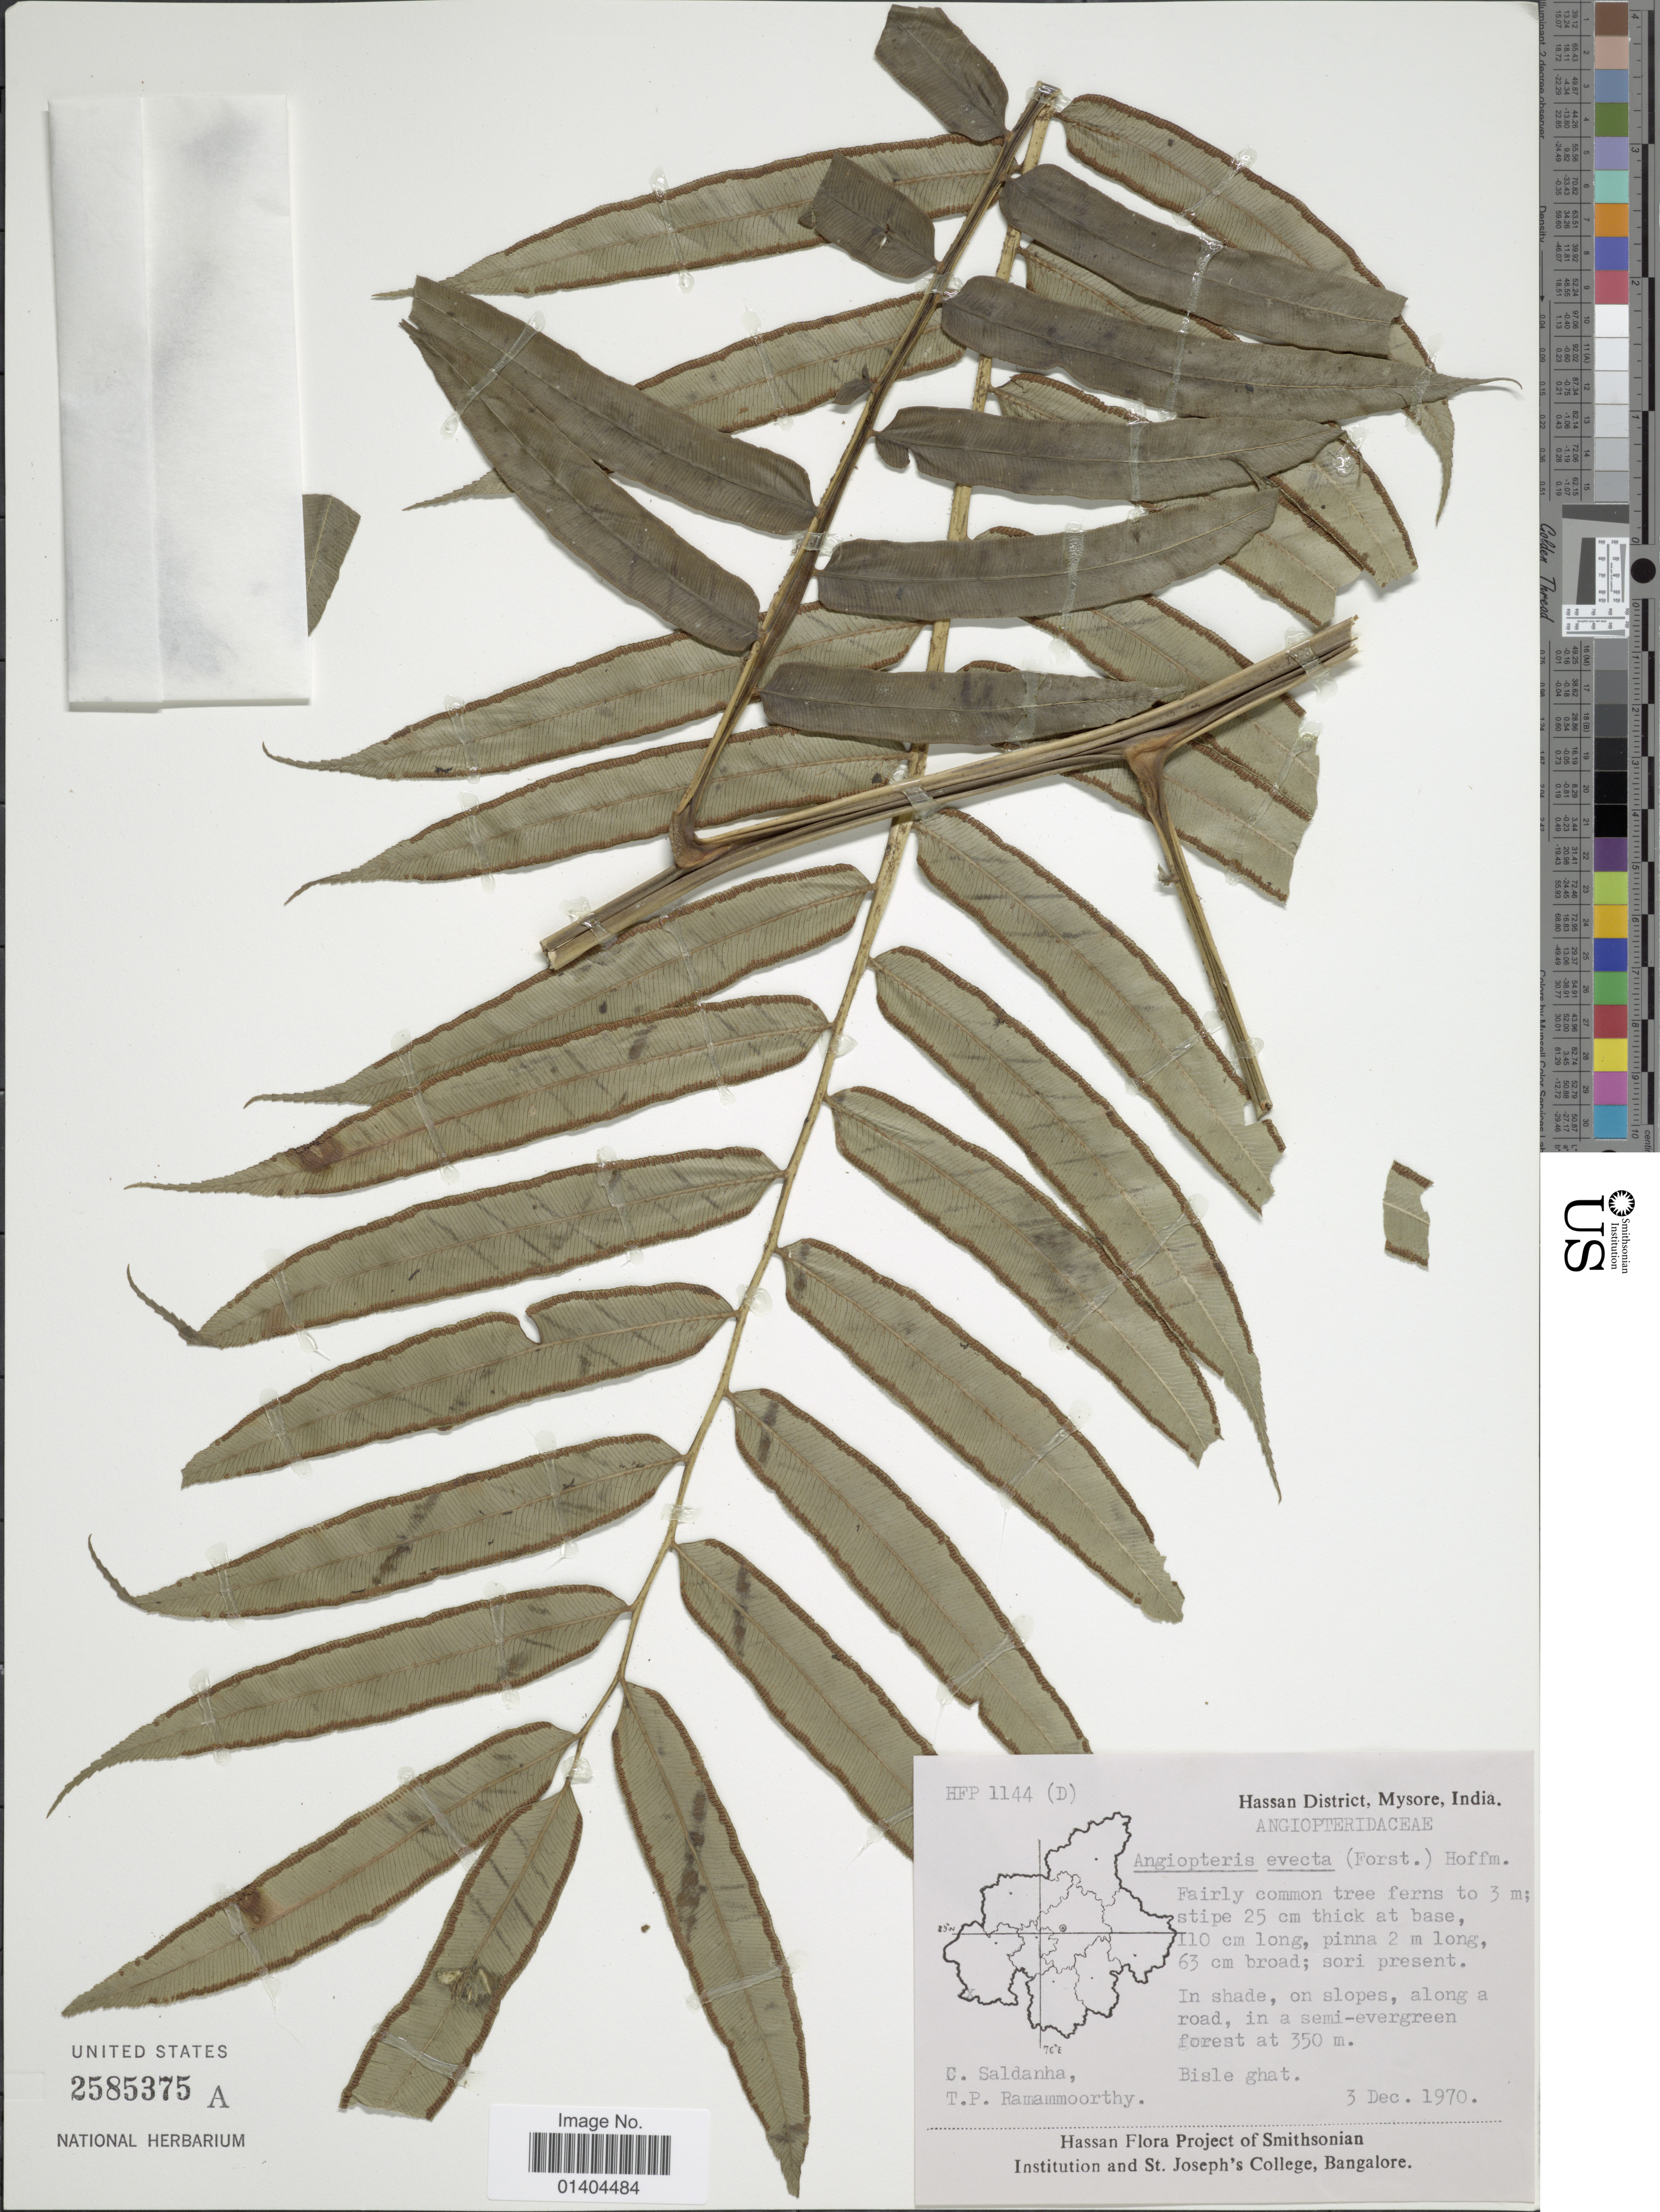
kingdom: Plantae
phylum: Tracheophyta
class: Polypodiopsida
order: Marattiales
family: Marattiaceae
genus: Angiopteris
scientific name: Angiopteris evecta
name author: (G. Forst.) Hoffm.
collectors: C. Saldanha & T. P. Ramamoorthy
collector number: HFP1144(D)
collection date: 1970-12-03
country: India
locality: Hassan District, Mysore.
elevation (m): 350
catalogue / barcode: US 2585375A